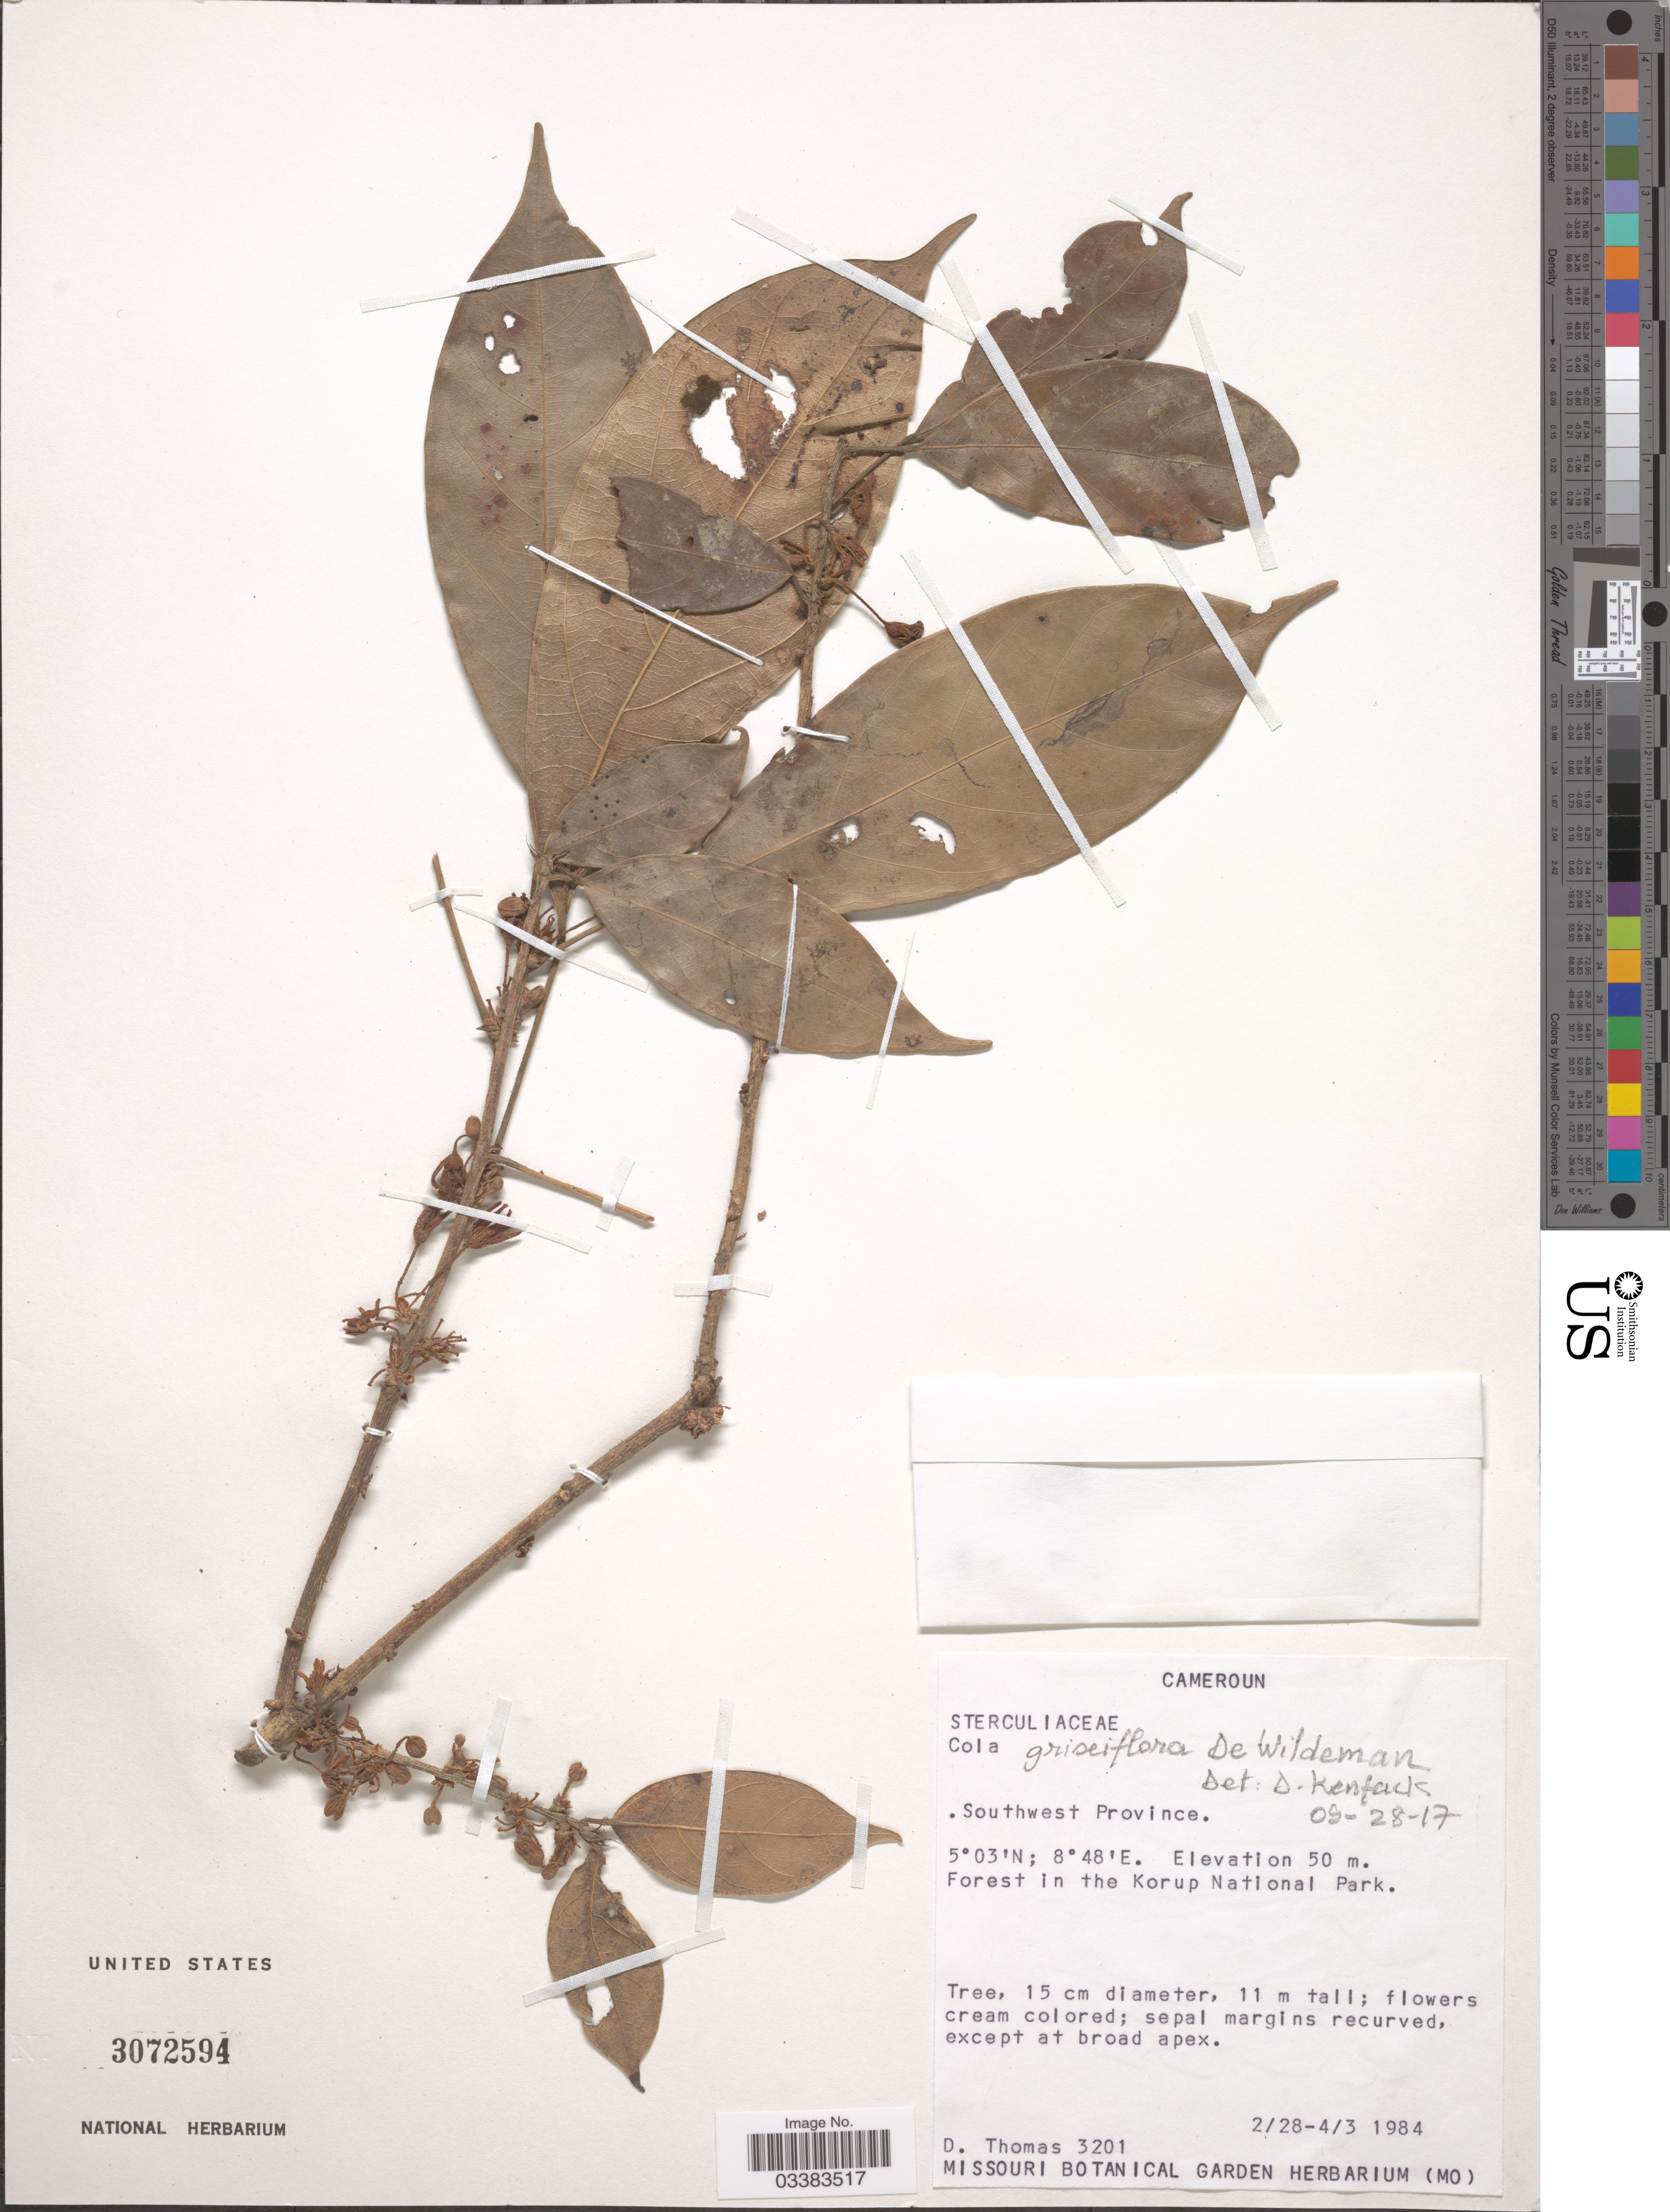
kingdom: Plantae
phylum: Tracheophyta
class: Magnoliopsida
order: Malvales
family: Malvaceae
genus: Cola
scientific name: Cola sp.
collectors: D. Thomas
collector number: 3201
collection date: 1984-02-28/1984-04-03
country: Cameroon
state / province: Sud-Ouest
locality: Southwest Province. Forest in the Korup National Park.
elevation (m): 50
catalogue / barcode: US 3072594